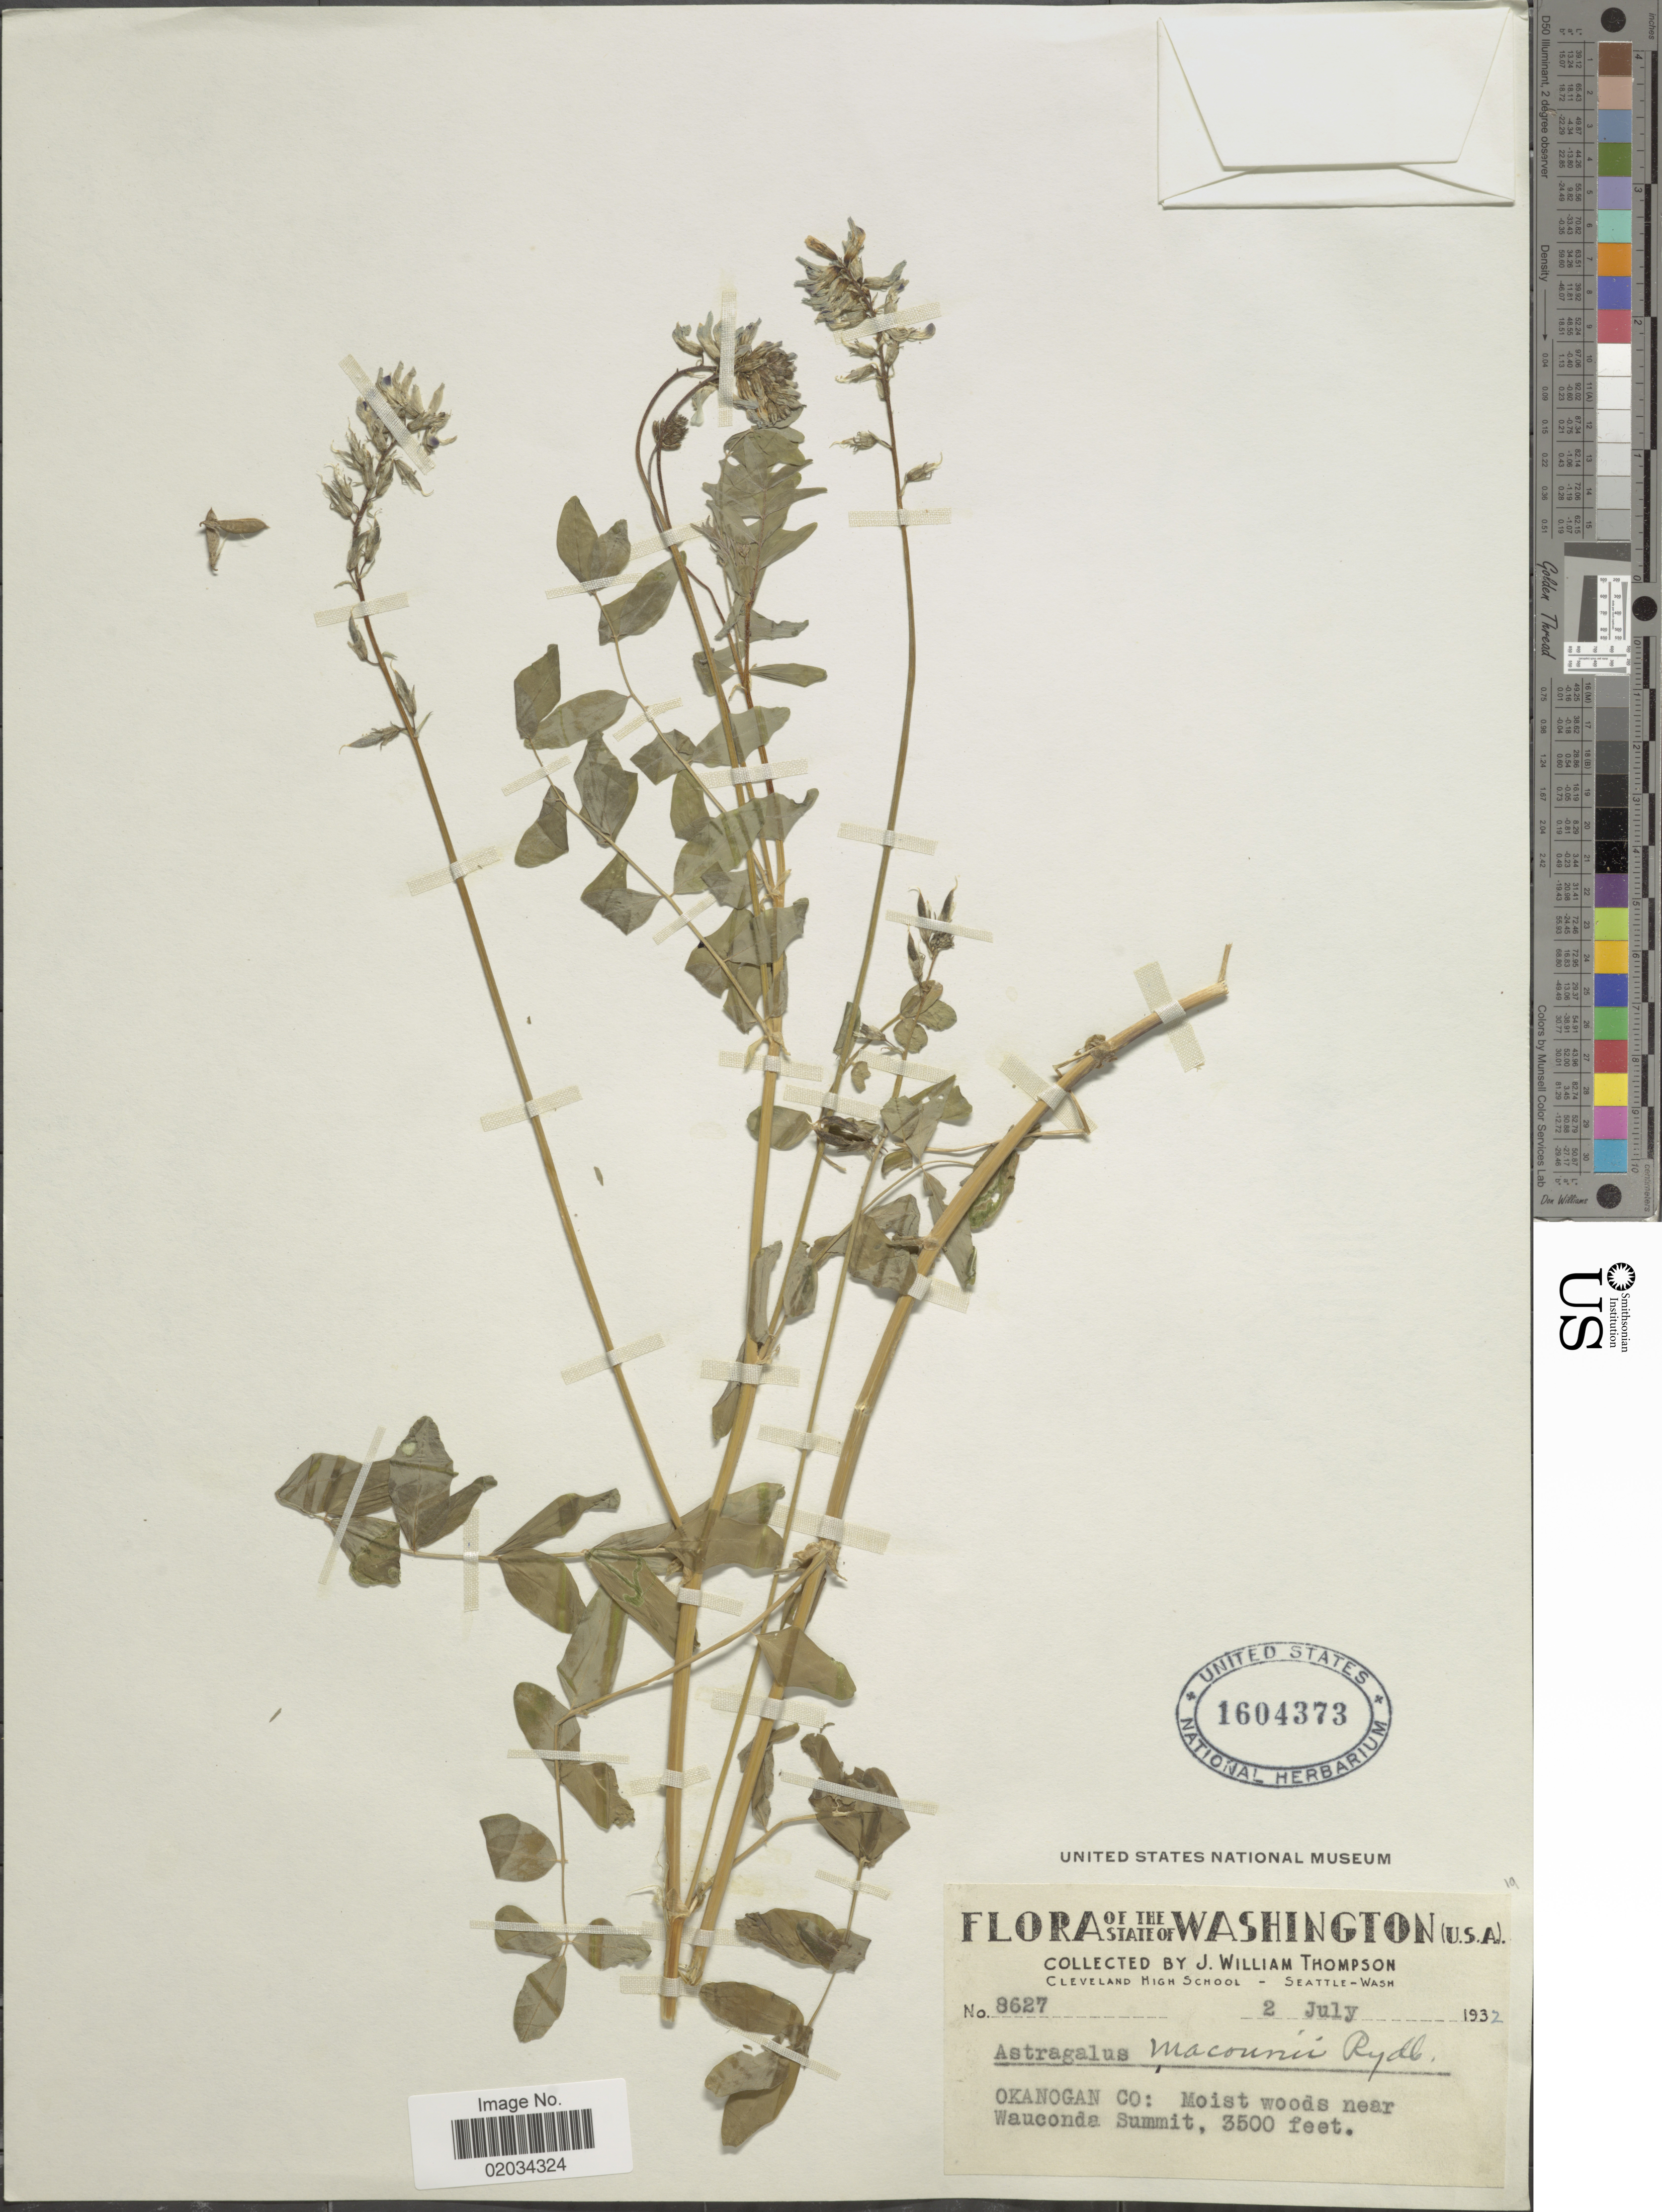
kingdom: Plantae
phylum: Tracheophyta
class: Magnoliopsida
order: Fabales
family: Fabaceae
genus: Astragalus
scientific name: Astragalus robbinsii var. minor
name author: (Hook.) Barneby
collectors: J. W. Thompson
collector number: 8627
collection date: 1932-07-02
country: United States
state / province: Washington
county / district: Okanogan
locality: Okanogan Co., near Wauconda Summit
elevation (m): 1067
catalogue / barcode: US 1604373